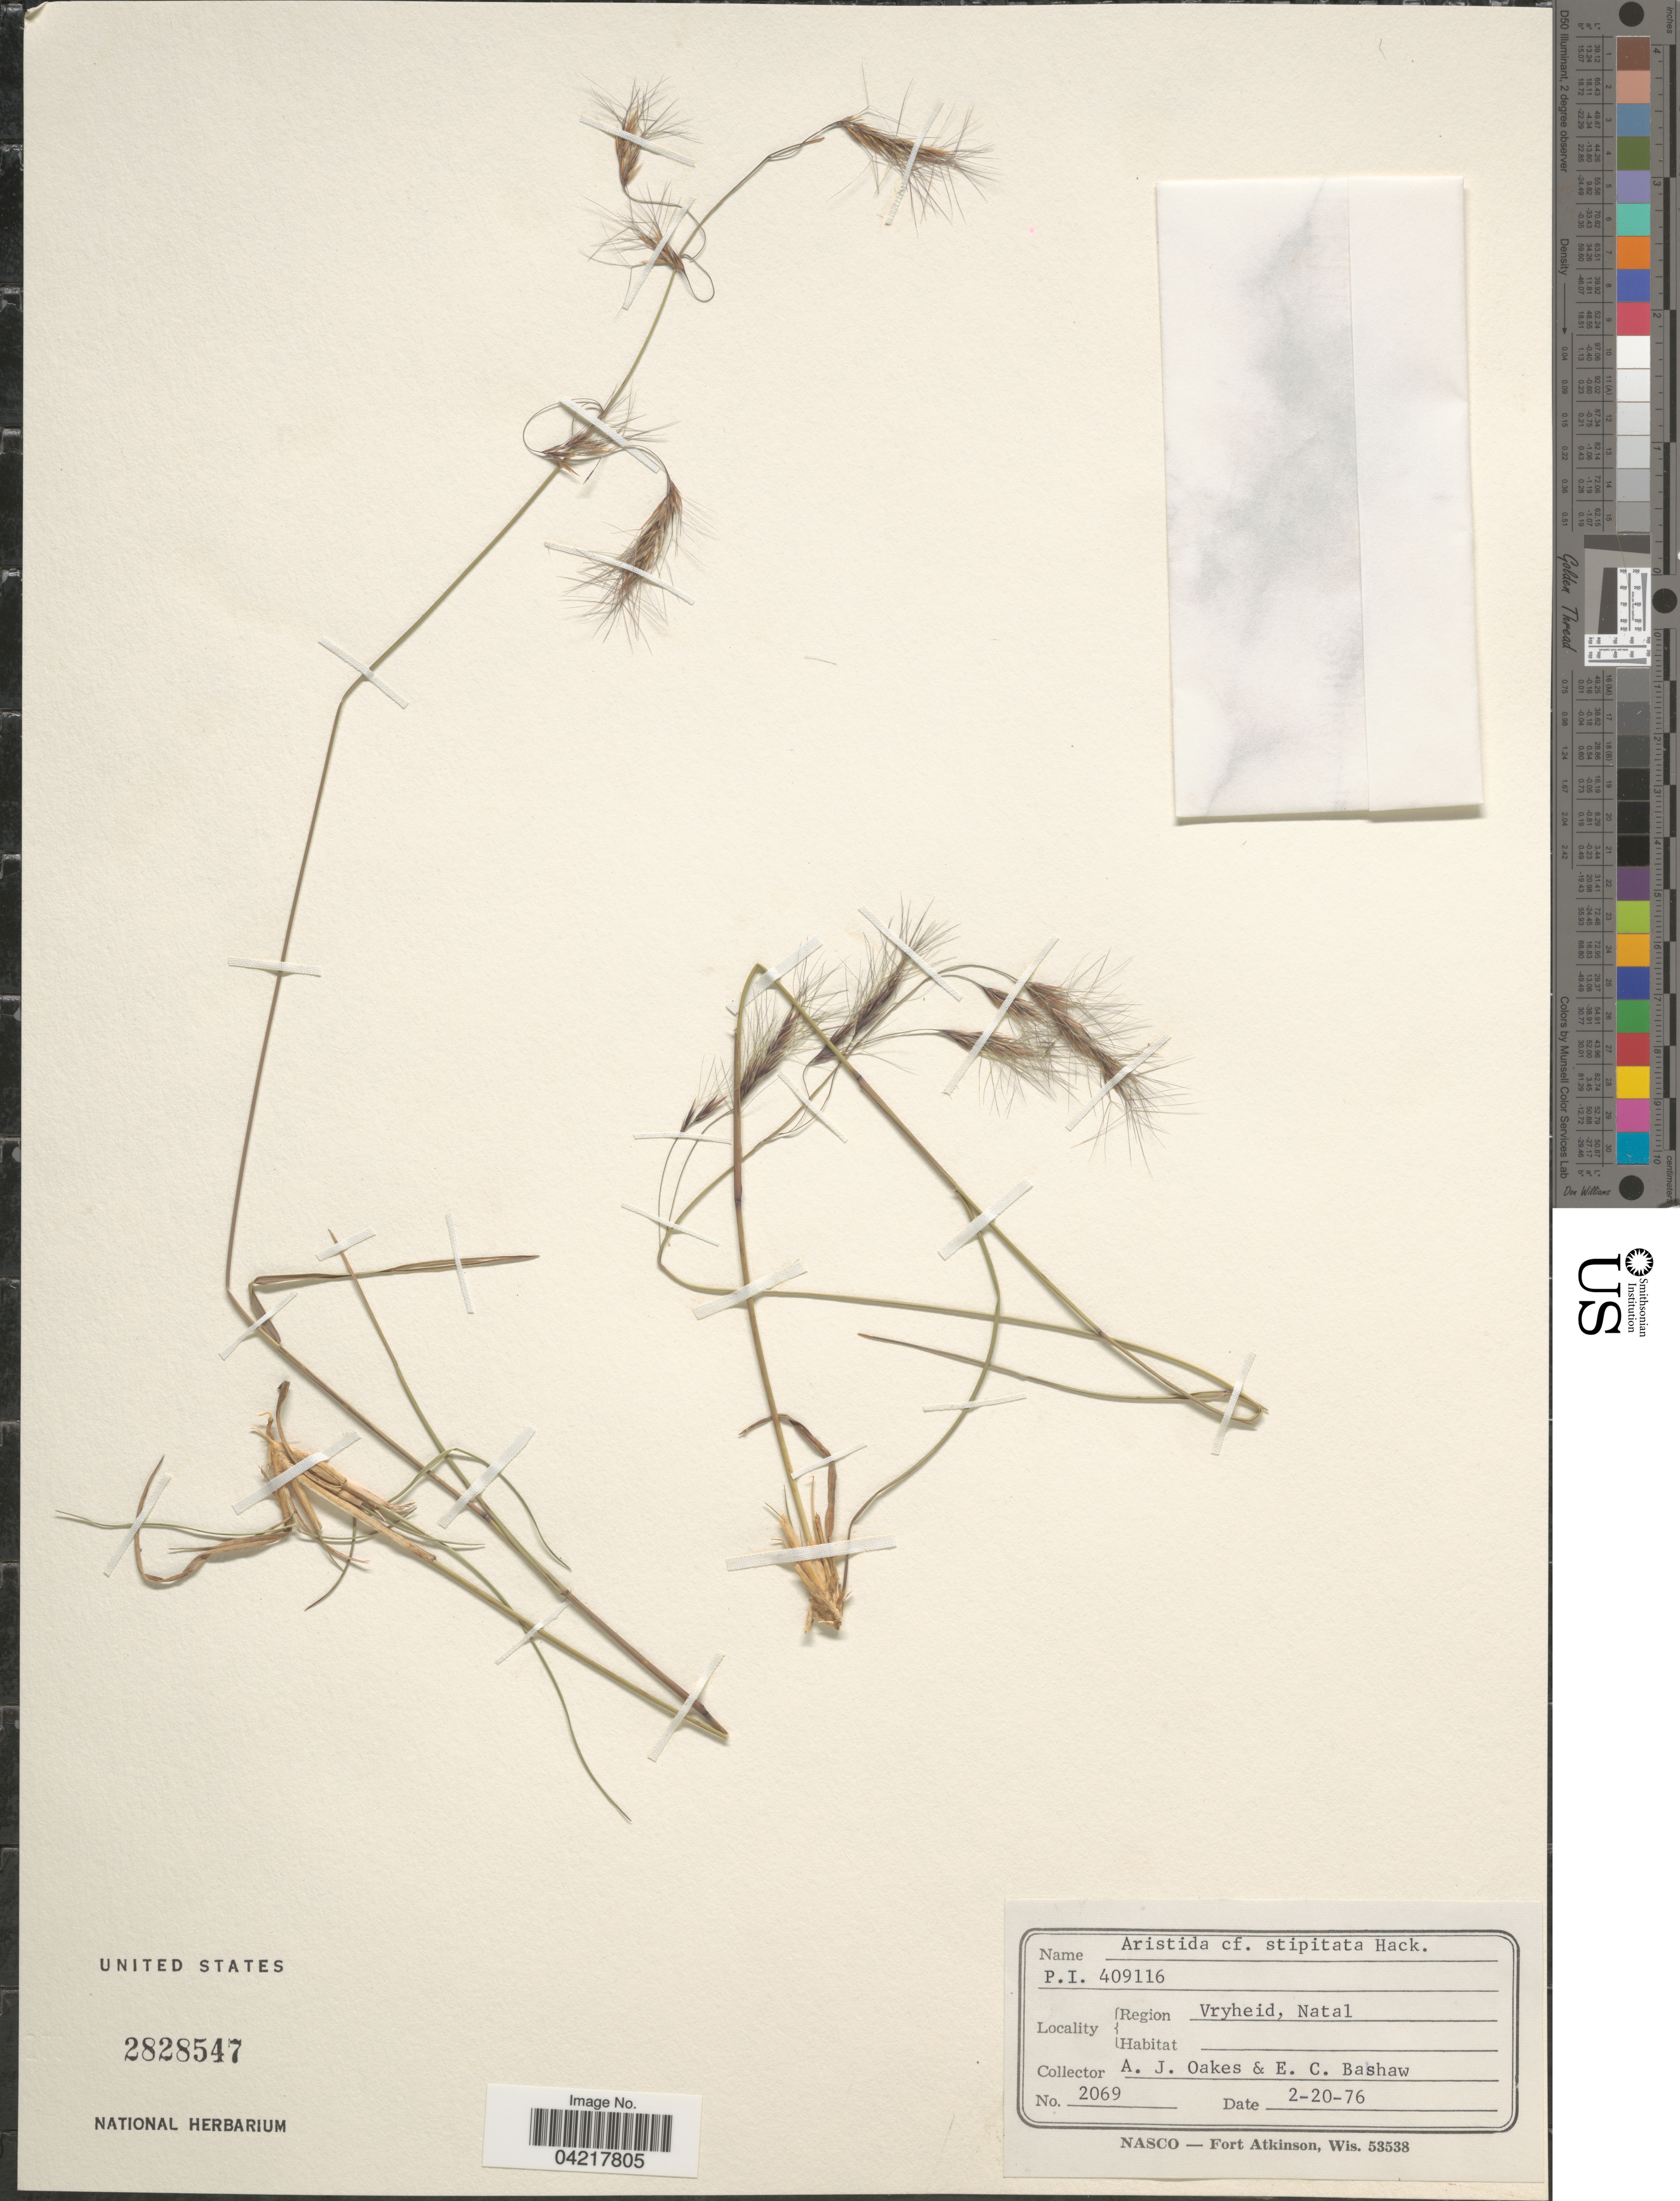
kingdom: Plantae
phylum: Tracheophyta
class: Liliopsida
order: Poales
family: Poaceae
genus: Aristida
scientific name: Aristida stipitata var. graciliflora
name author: (Pilg.) De Winter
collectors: A. Oakes & E. Bashaw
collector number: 2069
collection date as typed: Transcribed d/m/y: 20/2/76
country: South Africa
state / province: KwaZulu-Natal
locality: Region Vryheid, Natal.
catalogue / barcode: US 2828547